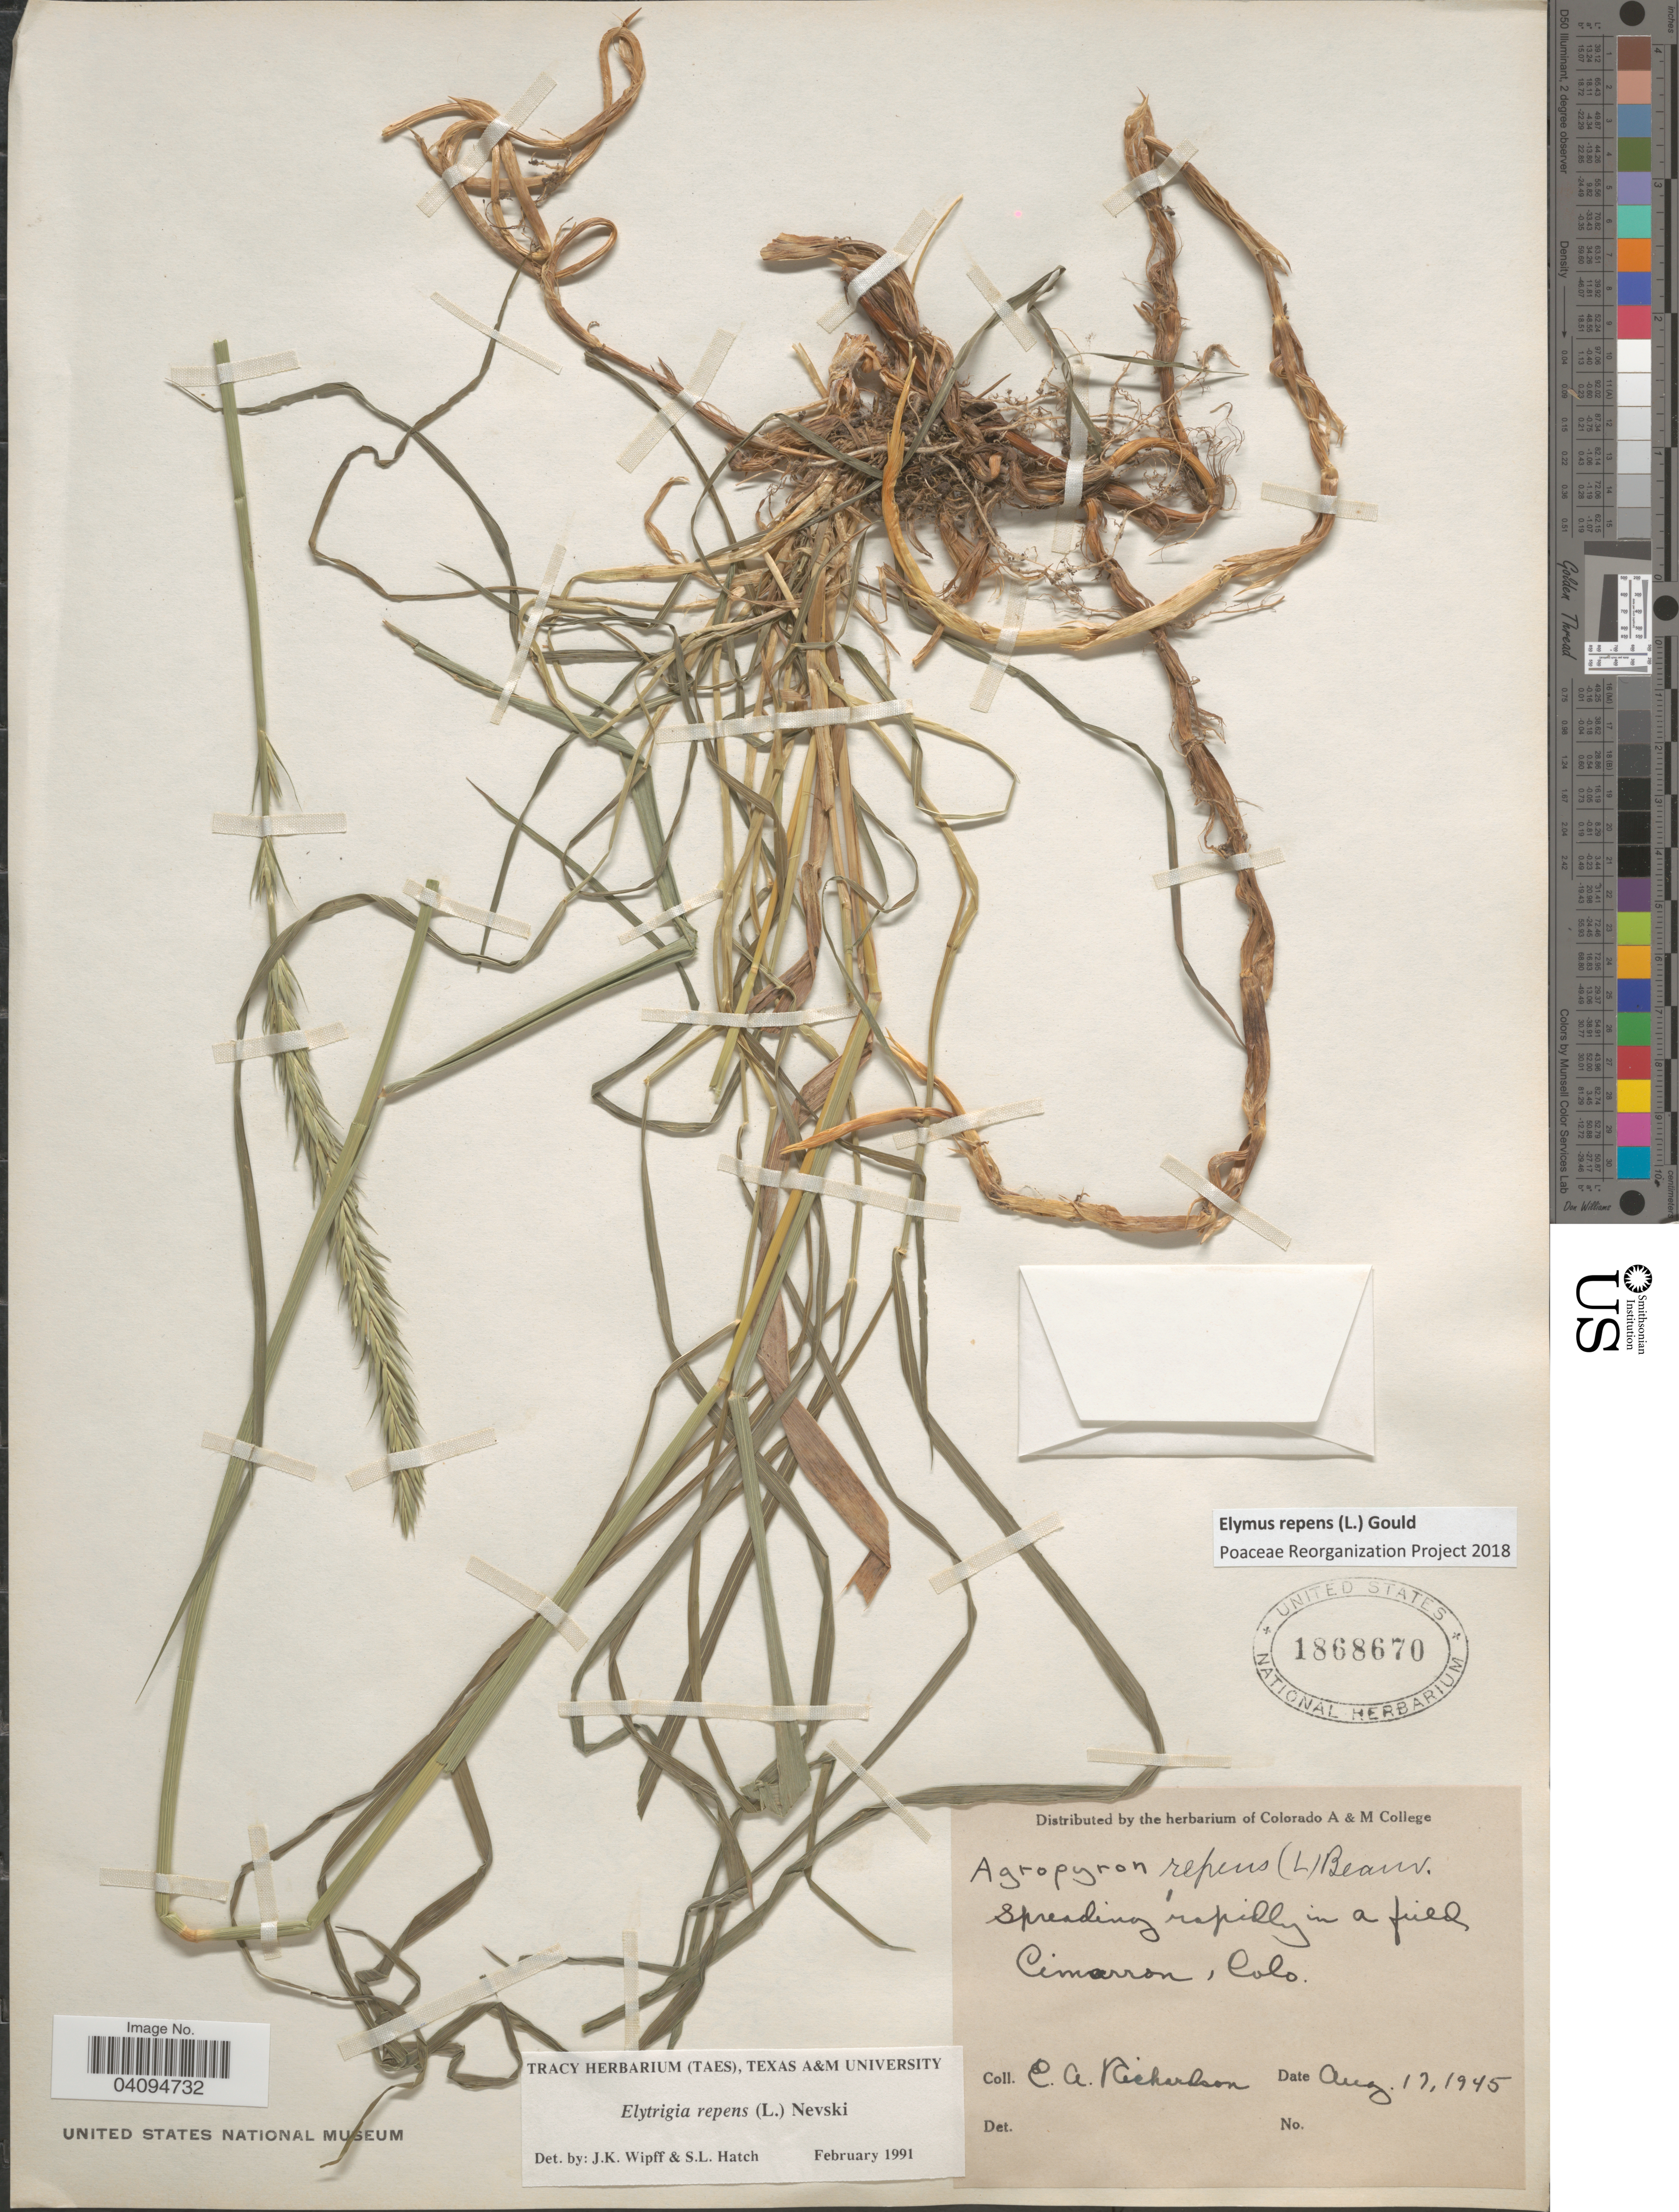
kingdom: Plantae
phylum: Tracheophyta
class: Liliopsida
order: Poales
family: Poaceae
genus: Elymus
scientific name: Elymus repens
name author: (L.) Gould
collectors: C. Richardson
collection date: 1945-08-17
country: United States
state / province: Colorado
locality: Spreading rapidly in a field Cimarron.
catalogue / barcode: US 1868670